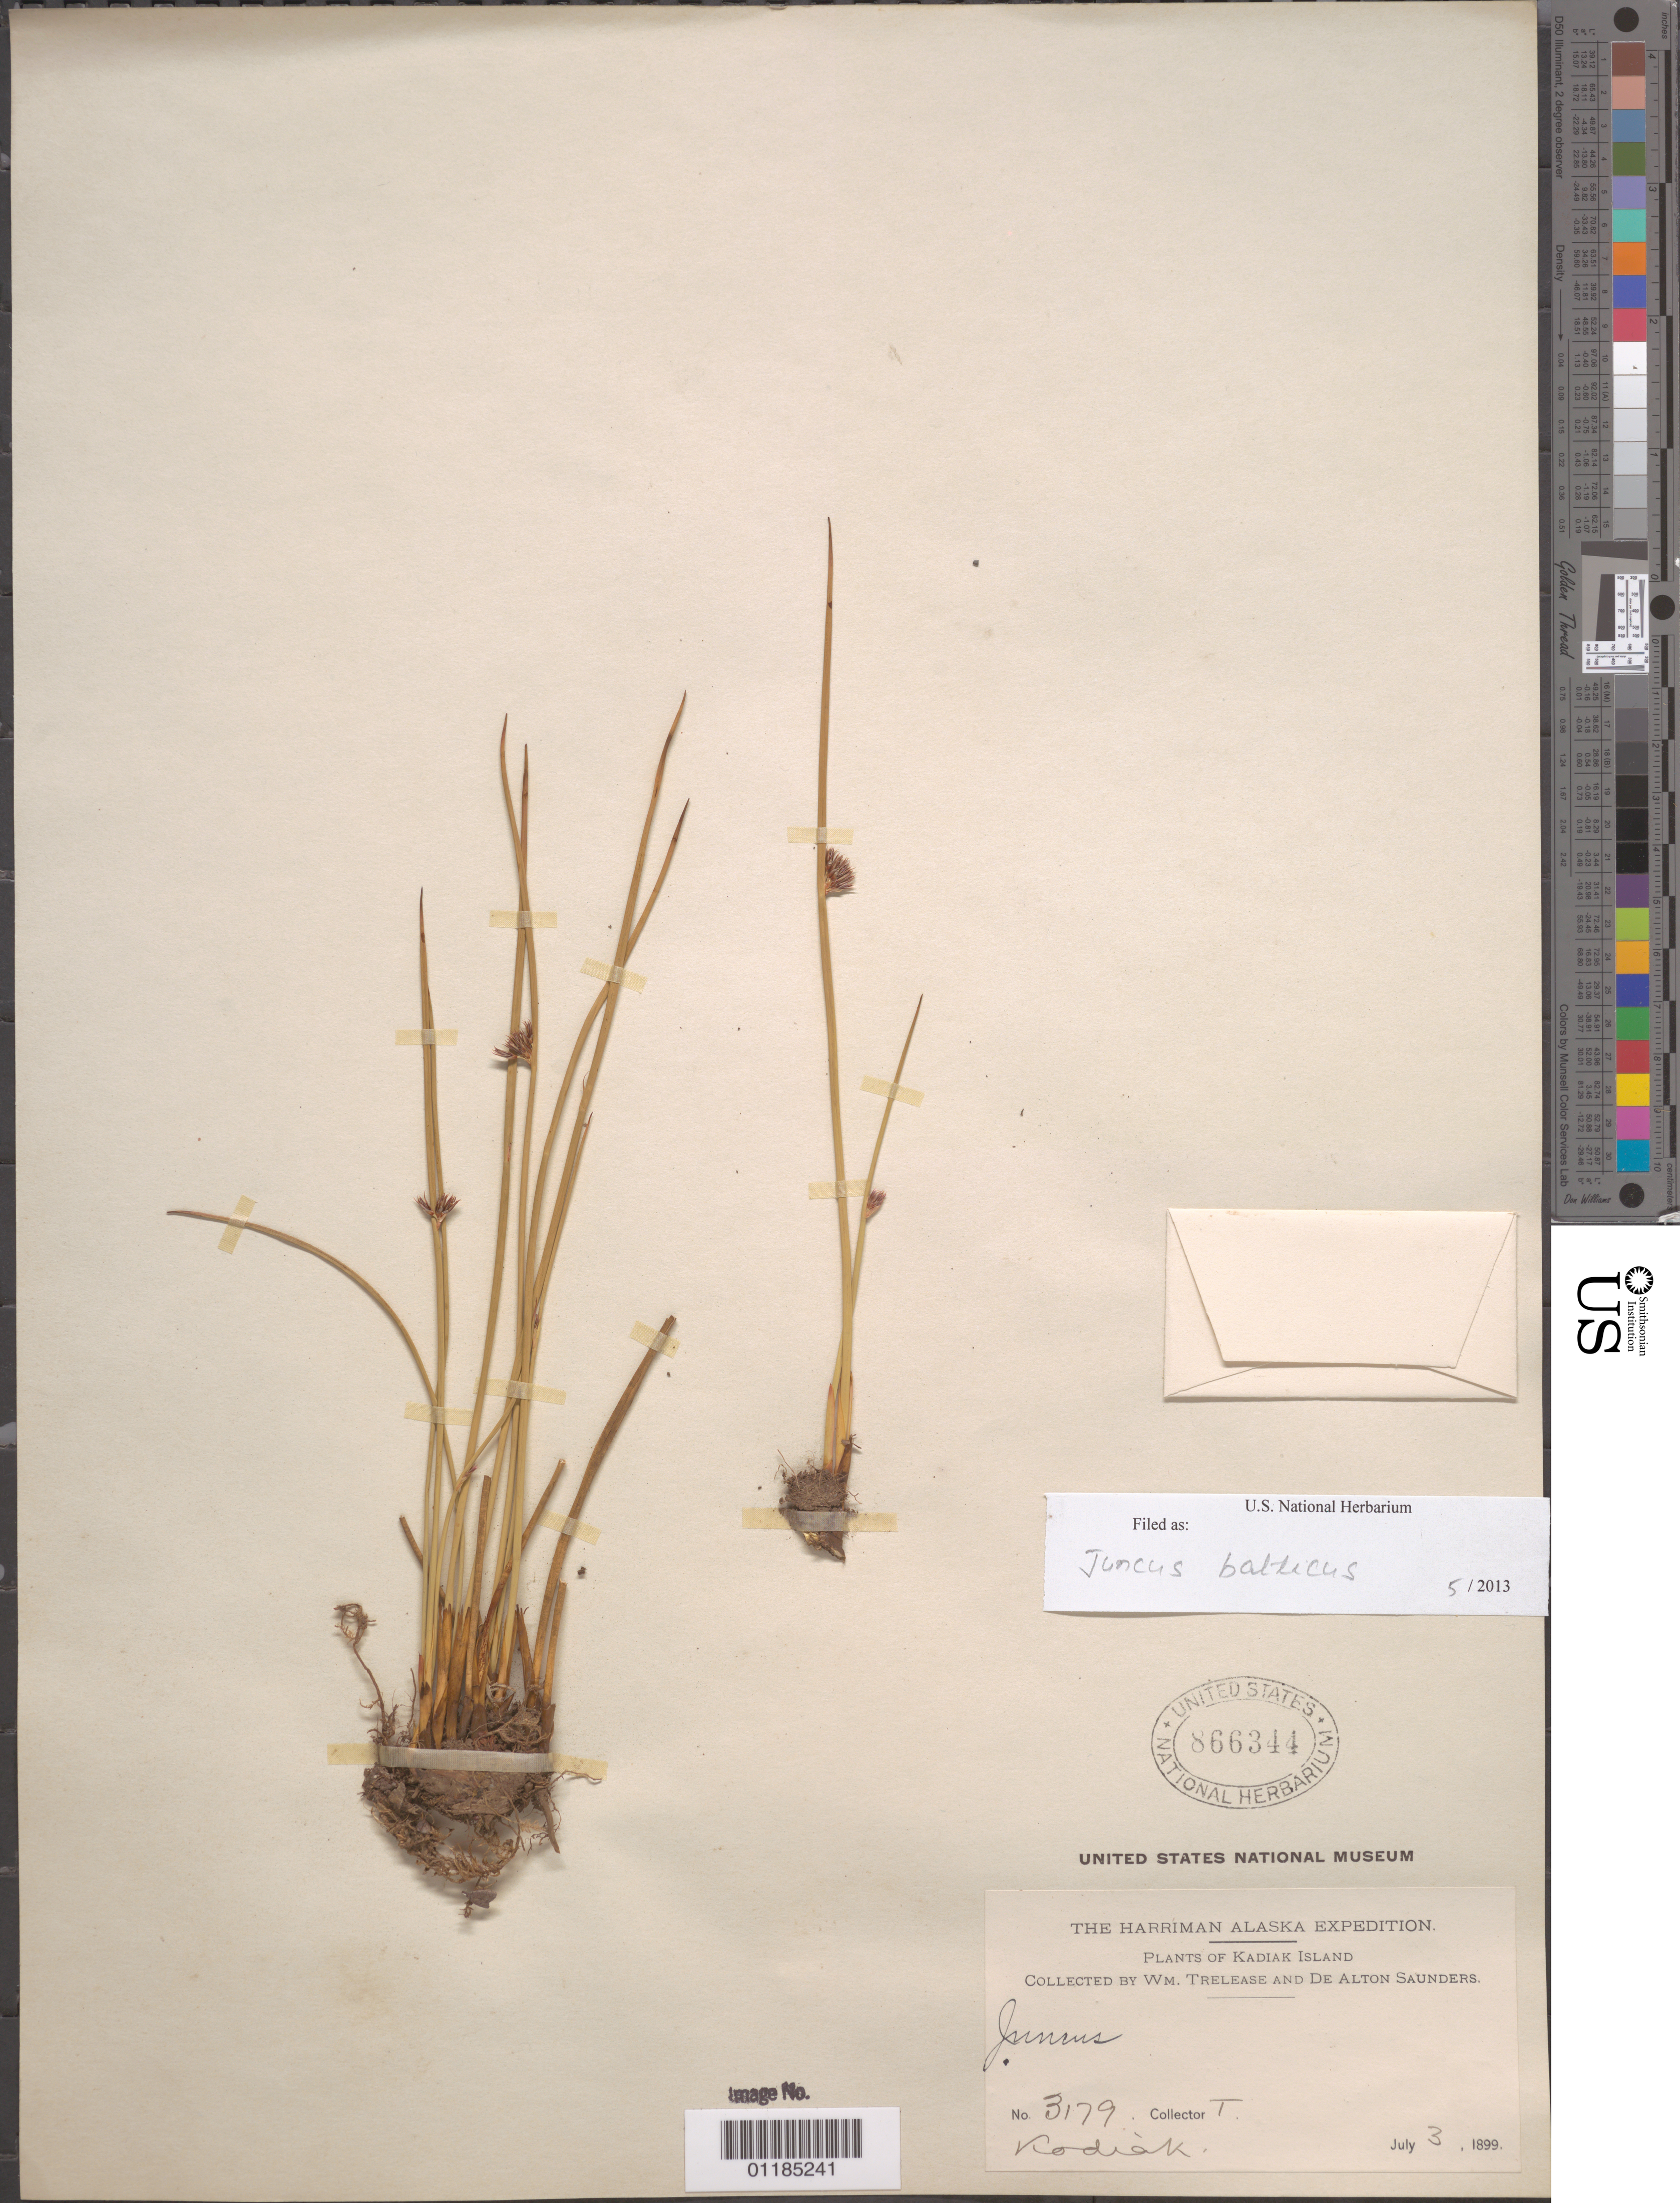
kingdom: Plantae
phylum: Tracheophyta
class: Liliopsida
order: Poales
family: Juncaceae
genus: Juncus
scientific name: Juncus balticus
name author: Willd.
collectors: W. Trelease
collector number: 3179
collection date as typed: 3 Jul 1899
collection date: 1899-07-03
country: United States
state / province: Alaska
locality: Kodiak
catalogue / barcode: US 866344